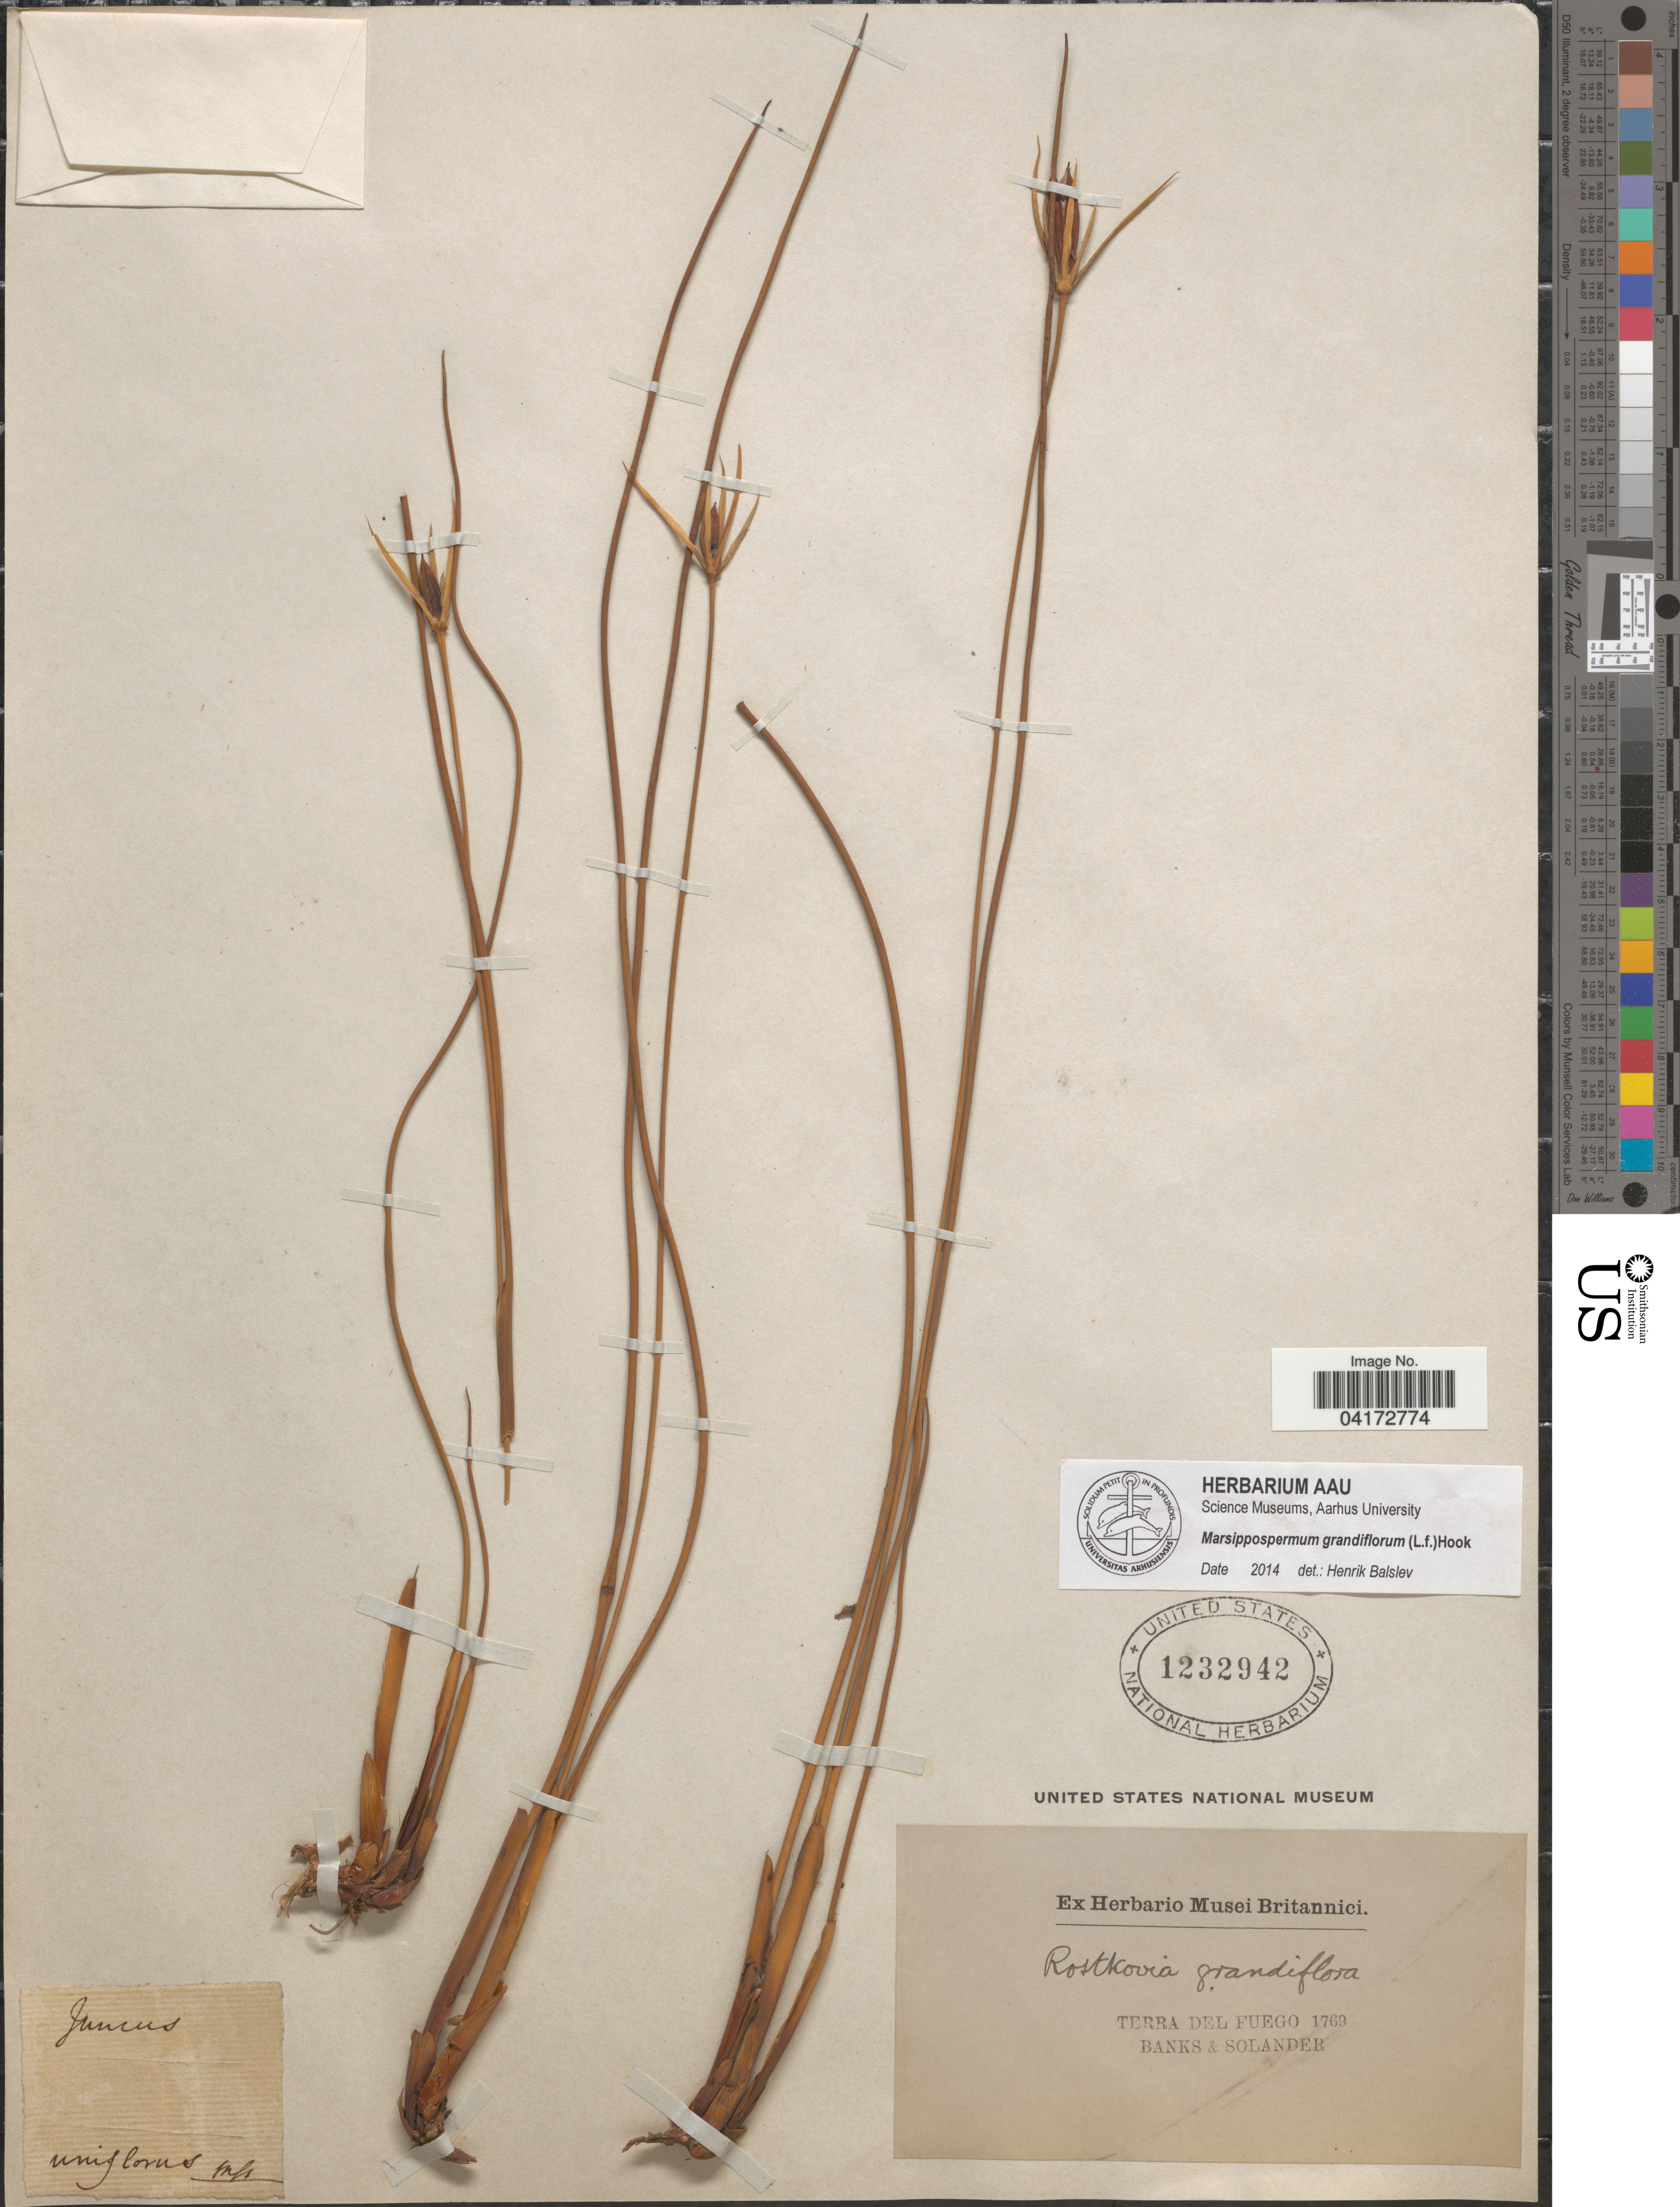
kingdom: Plantae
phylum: Tracheophyta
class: Liliopsida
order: Poales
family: Juncaceae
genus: Marsippospermum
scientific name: Marsippospermum grandiflorum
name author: (L. f.) Hook.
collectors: -- Banks & -- Solander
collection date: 1769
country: Argentina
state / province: Tierra del Fuego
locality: Terra del Fuego.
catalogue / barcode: US 1232942